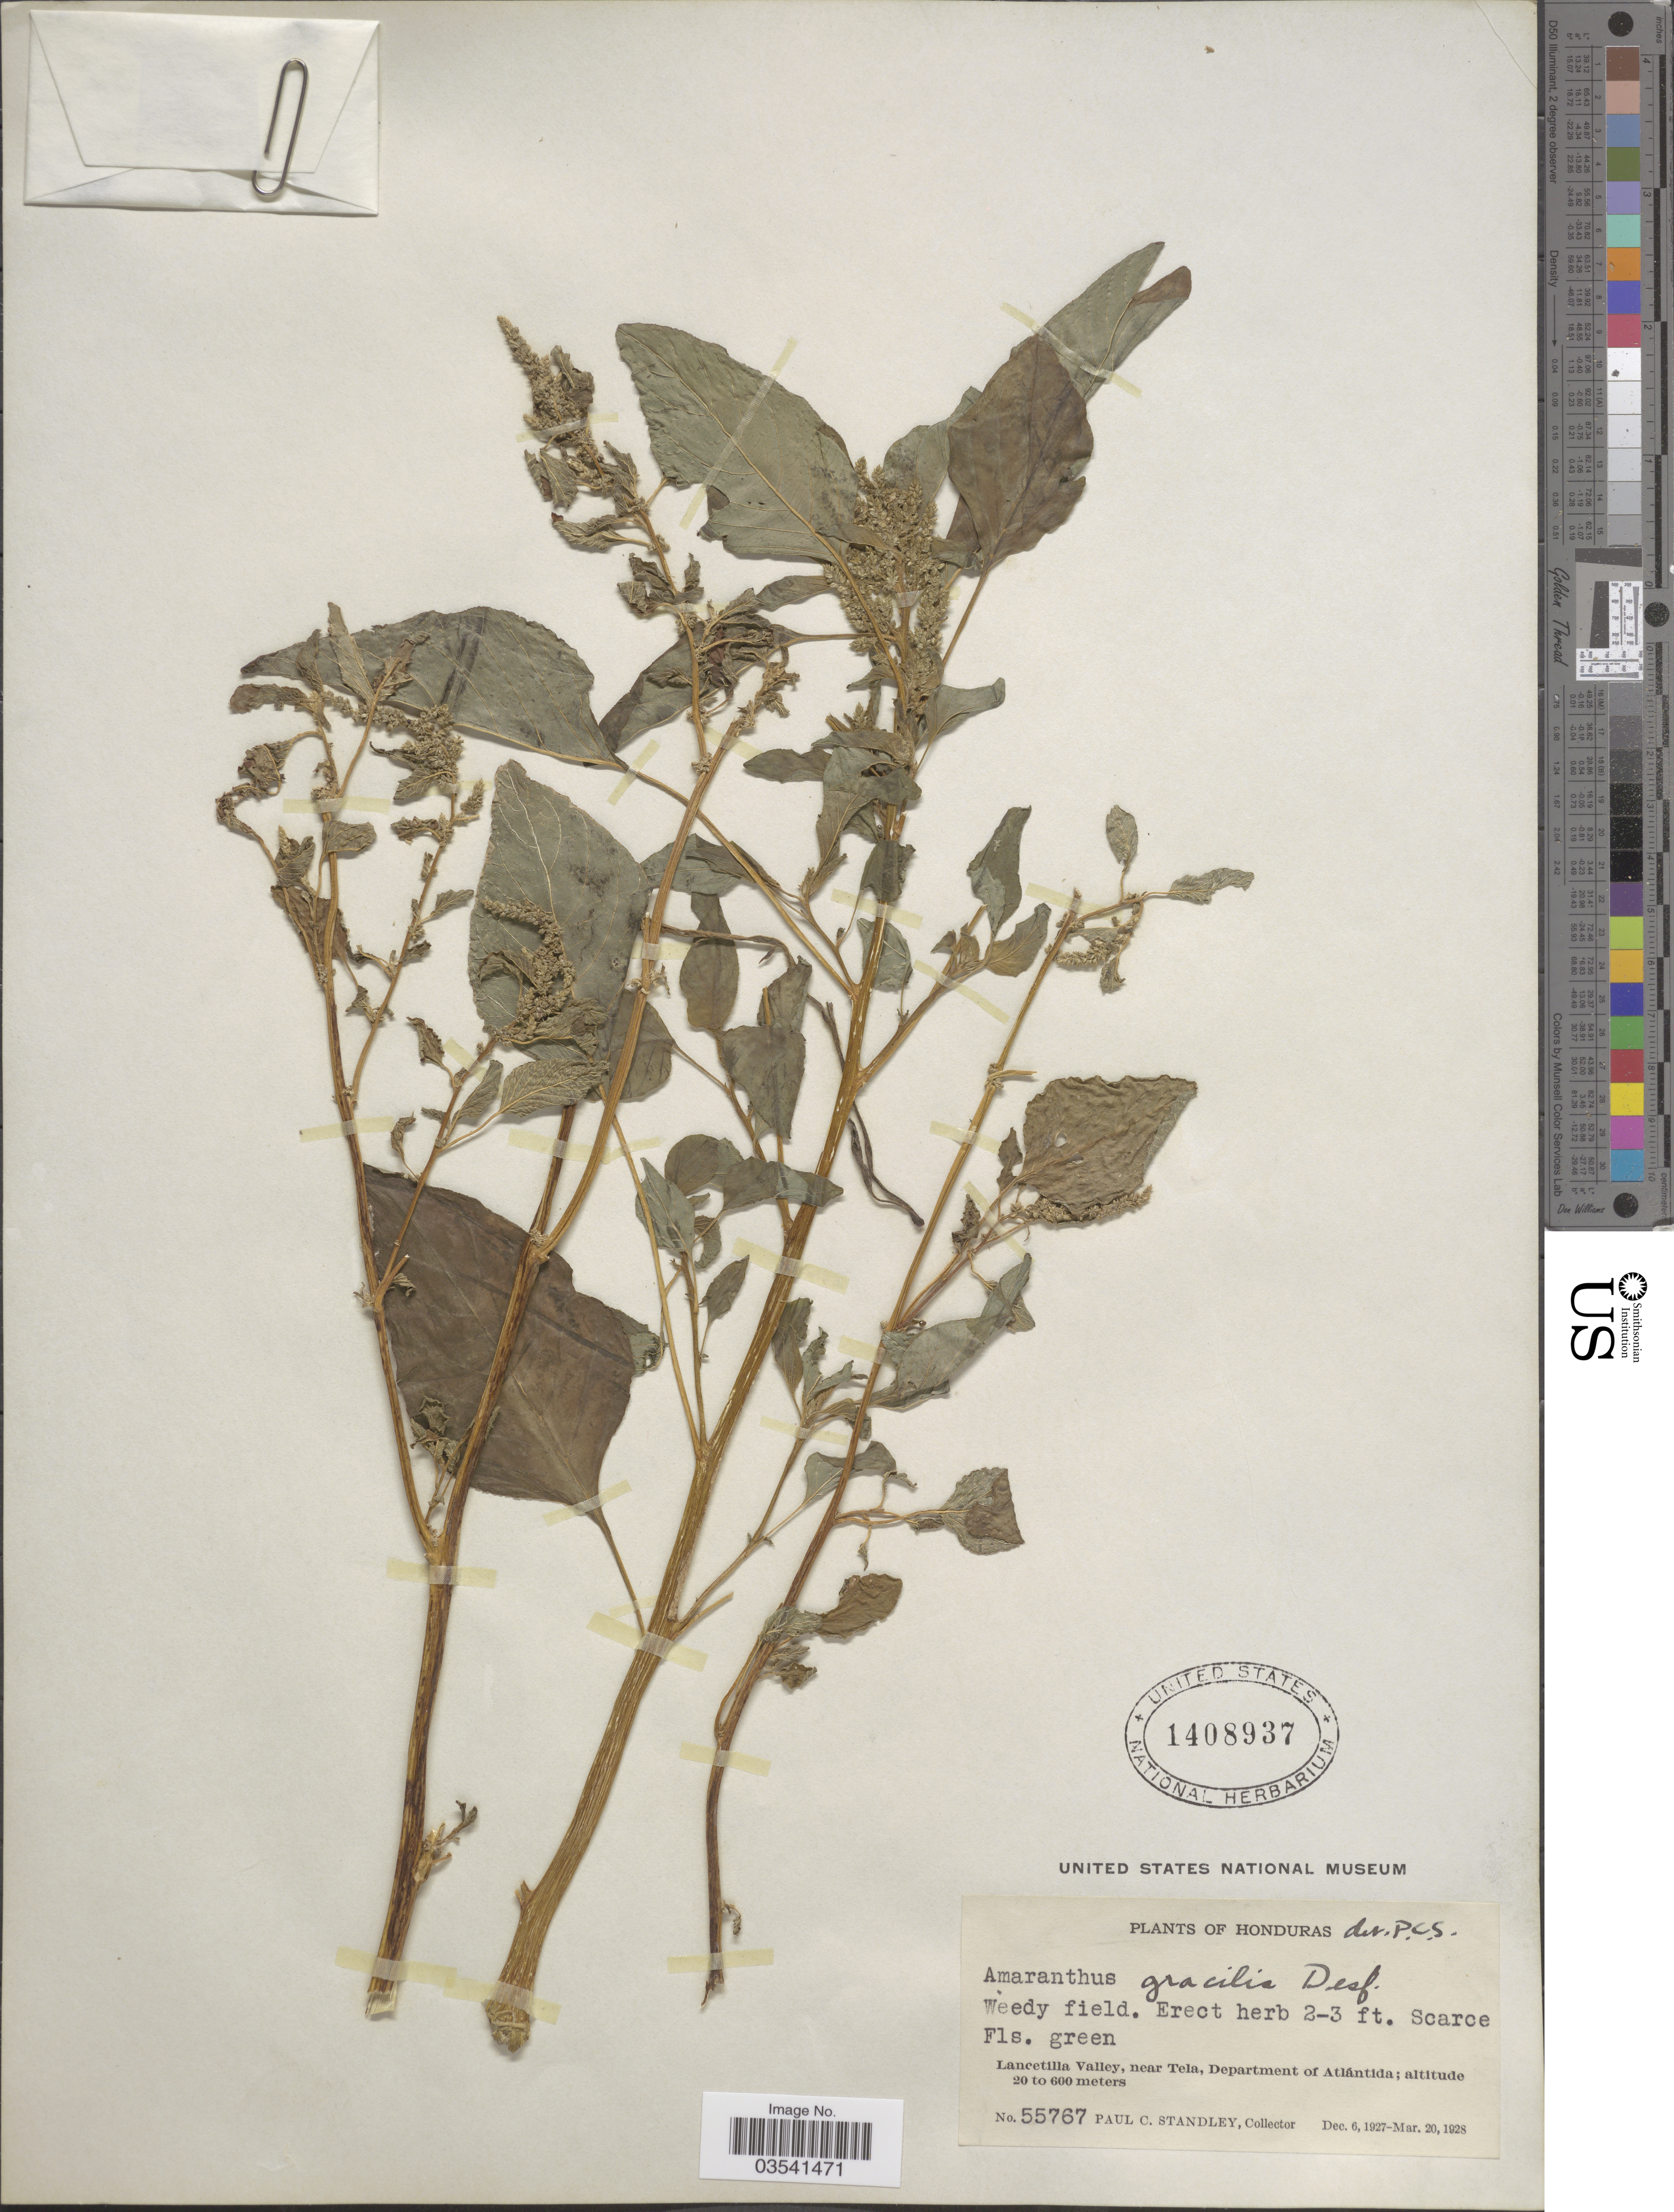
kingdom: Plantae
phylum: Tracheophyta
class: Magnoliopsida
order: Caryophyllales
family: Amaranthaceae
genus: Amaranthus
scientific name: Amaranthus gracilis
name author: Desf. ex Poir.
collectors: P. C. Standley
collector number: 55767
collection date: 1927-12-06/1928-03-20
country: Honduras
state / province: Atlántida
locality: Lancetilla Valley, near Tela, Department of Atlántida.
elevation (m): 20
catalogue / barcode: US 1408937